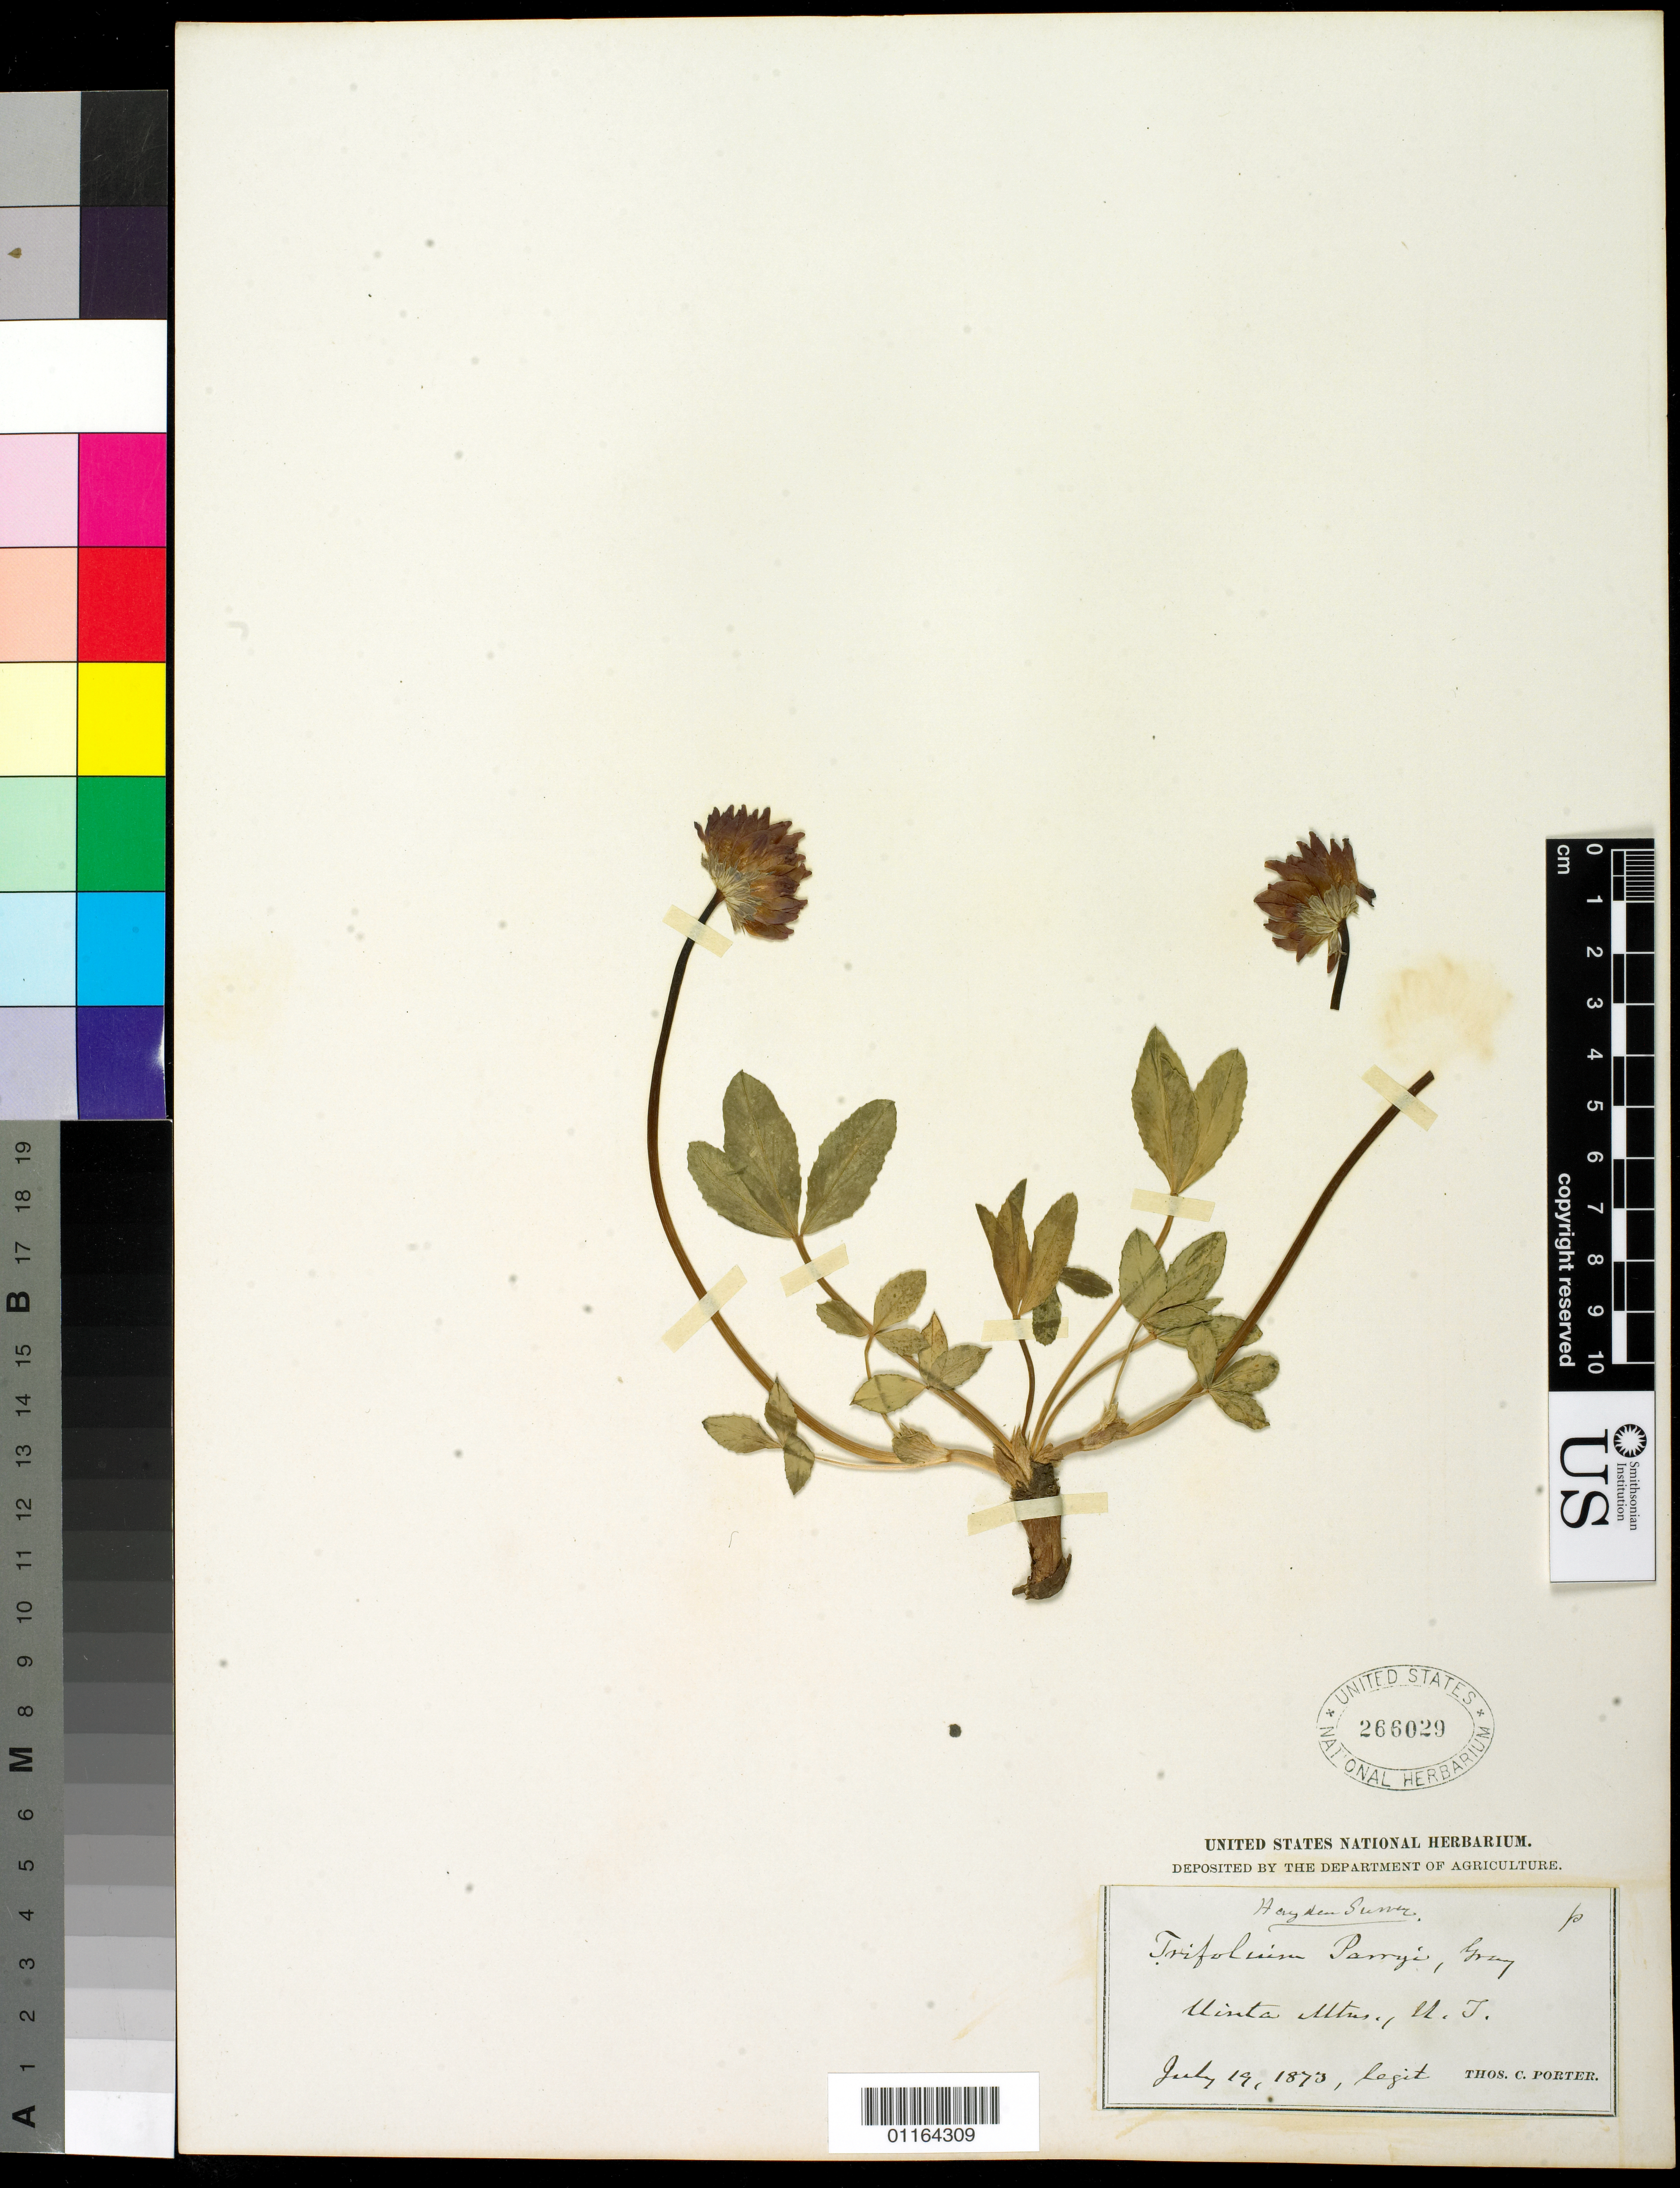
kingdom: Plantae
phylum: Tracheophyta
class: Magnoliopsida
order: Fabales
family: Fabaceae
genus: Trifolium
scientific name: Trifolium parryi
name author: A. Gray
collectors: T. C. Porter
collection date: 1873-07-19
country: United States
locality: Uinta Mts.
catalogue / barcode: US 266029